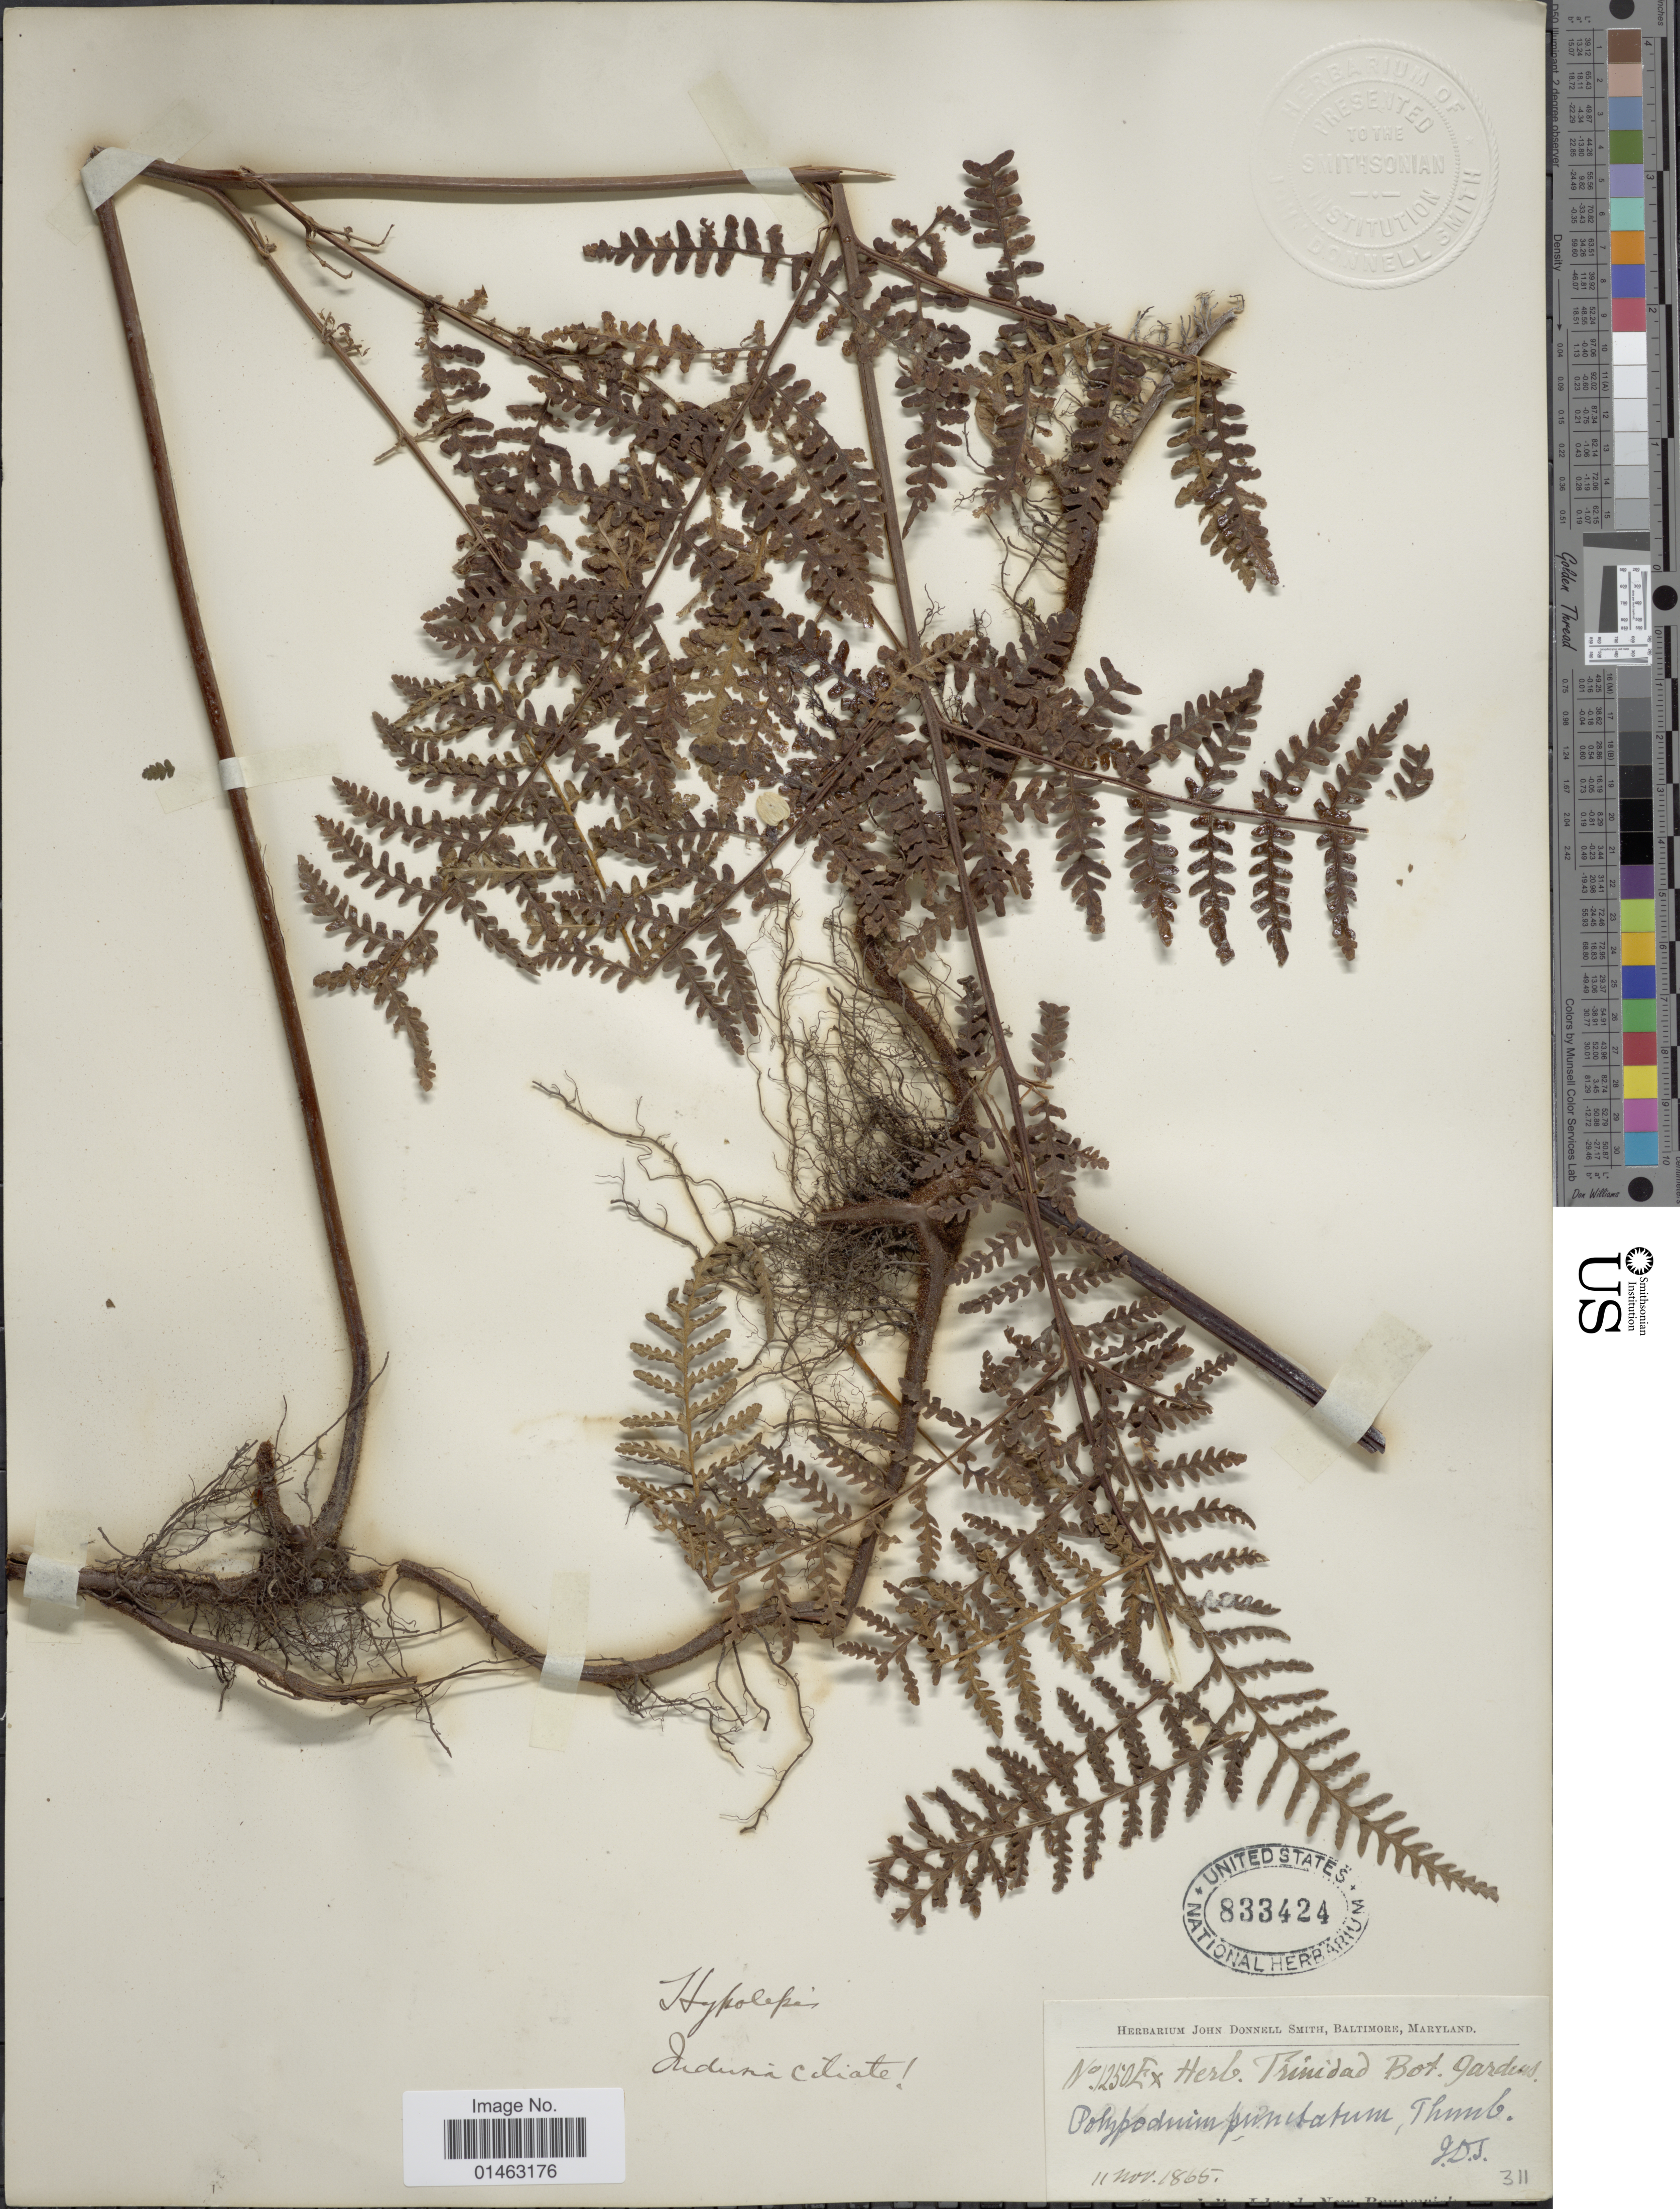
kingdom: Plantae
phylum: Tracheophyta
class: Polypodiopsida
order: Polypodiales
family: Dennstaedtiaceae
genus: Hypolepis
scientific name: Hypolepis sp.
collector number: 1250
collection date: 1865-11-11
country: Trinidad and Tobago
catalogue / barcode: US 833424